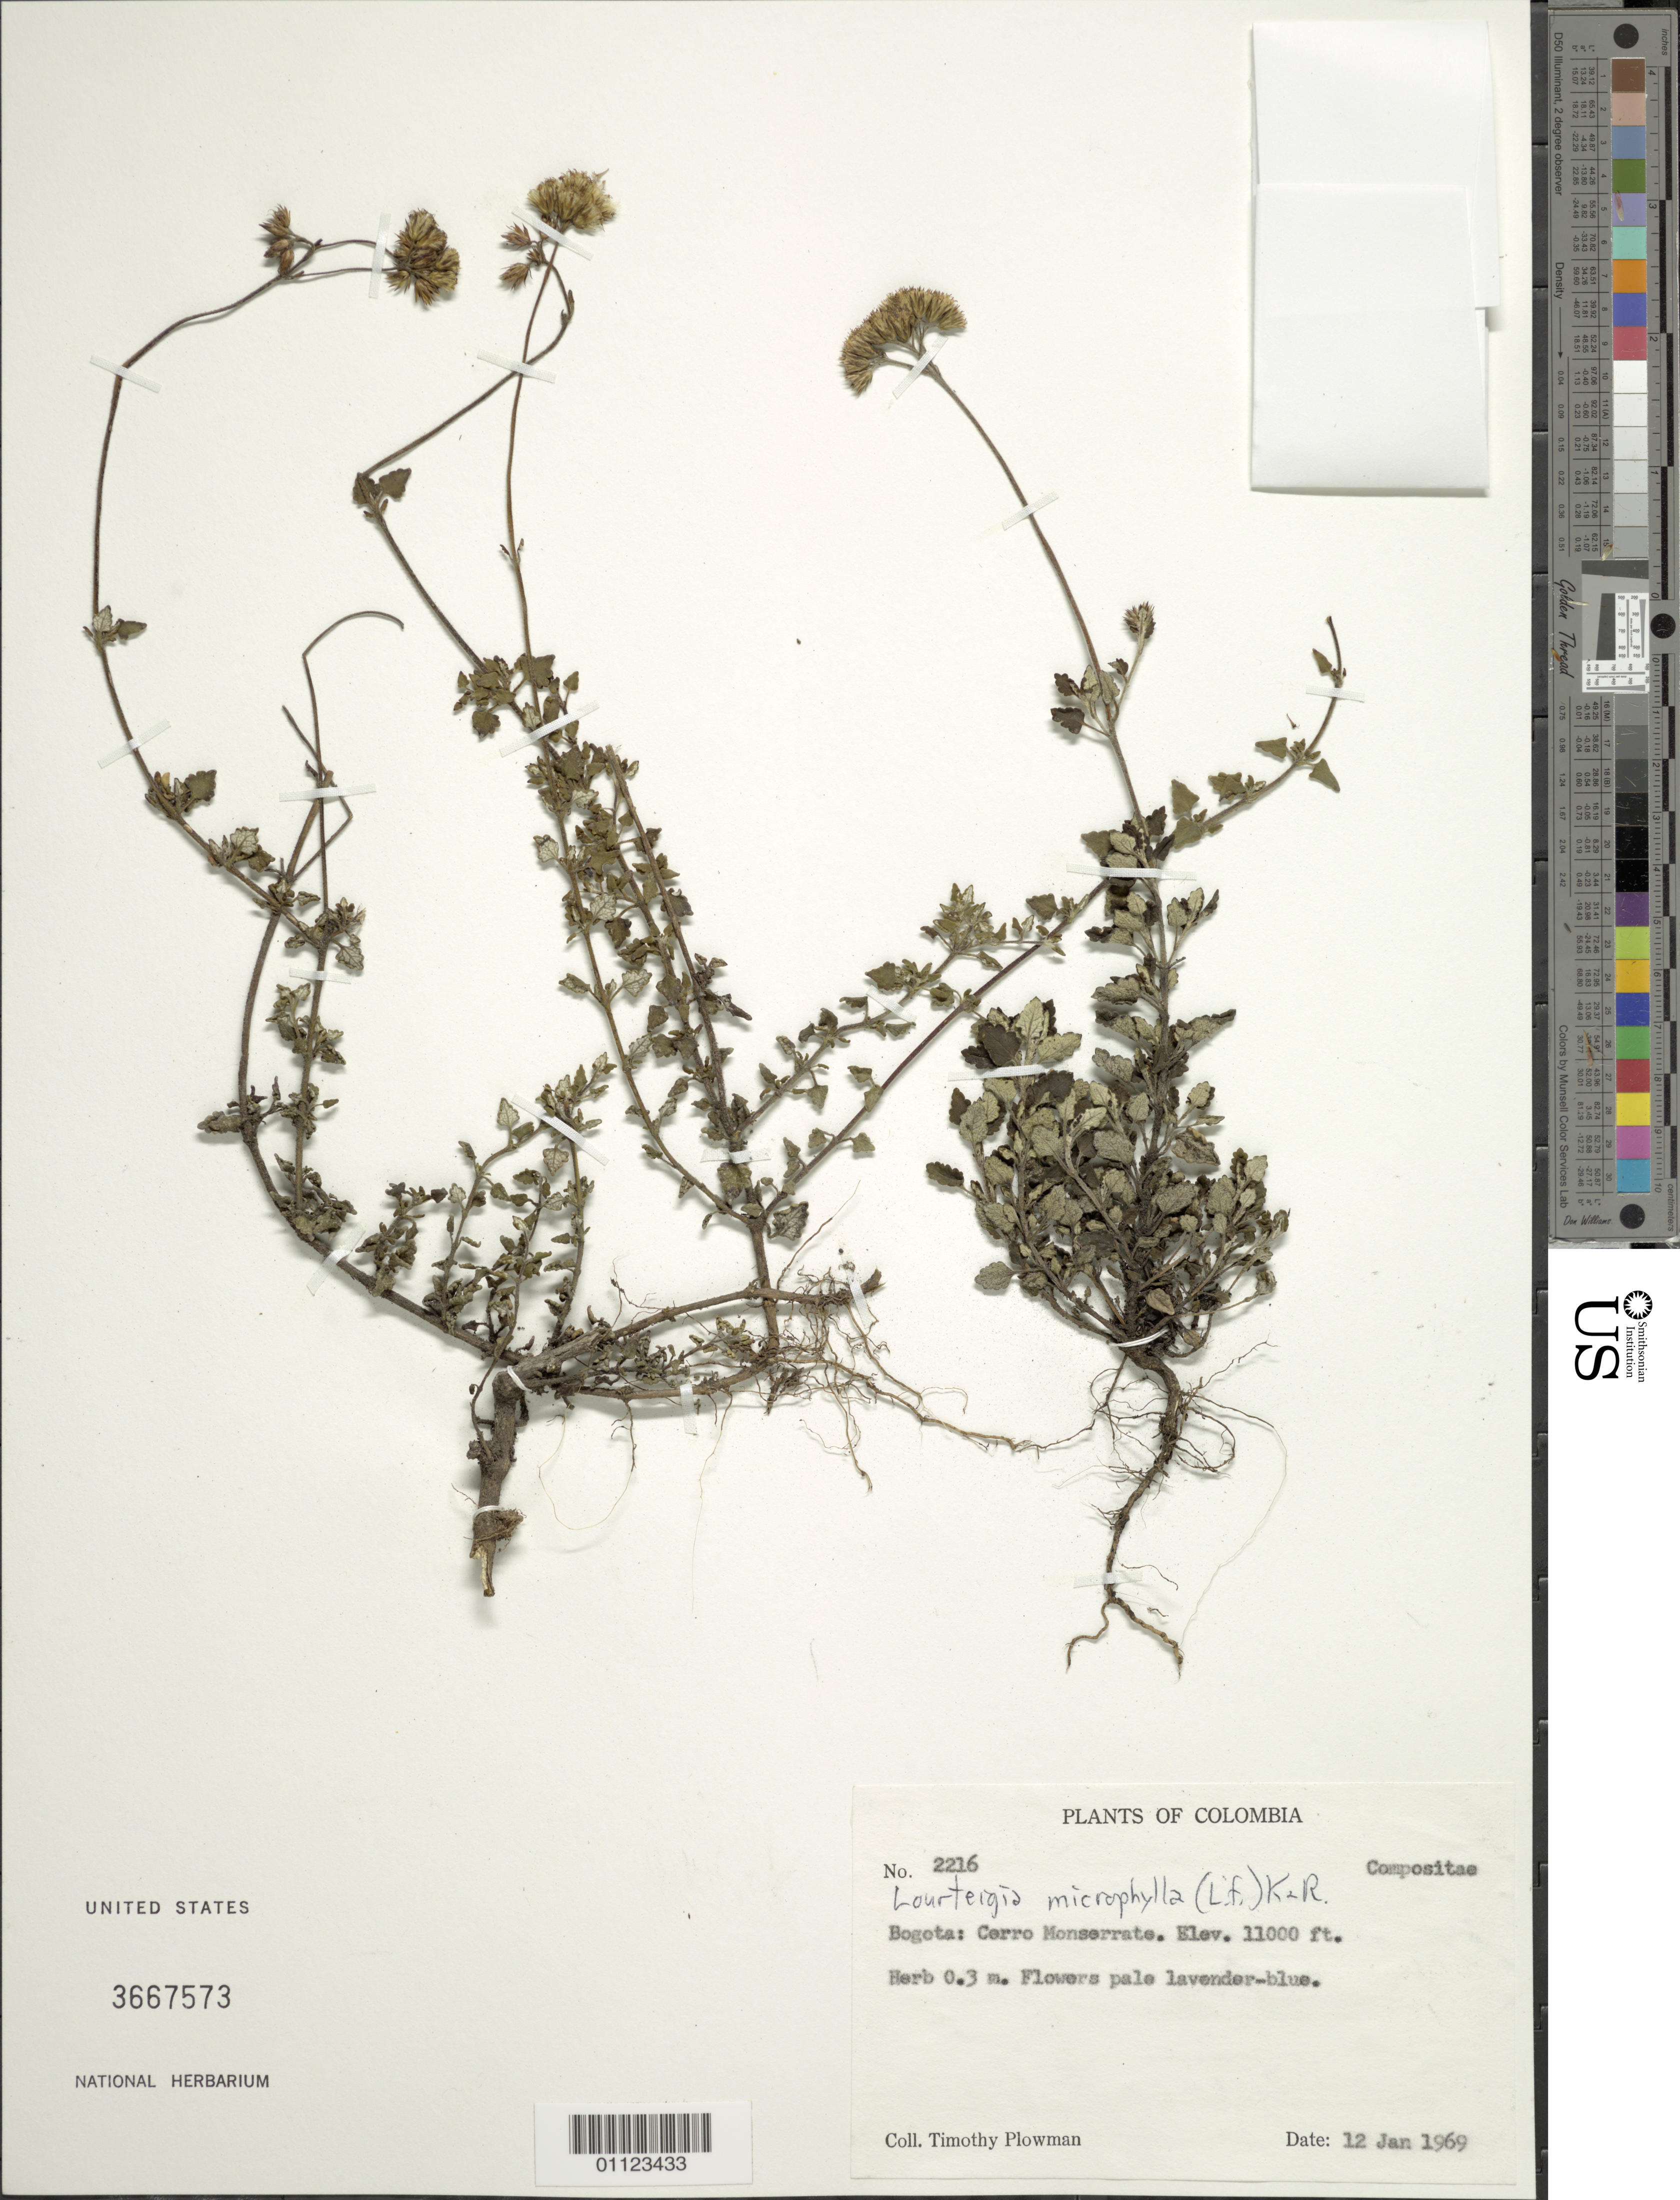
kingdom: Plantae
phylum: Tracheophyta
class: Magnoliopsida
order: Asterales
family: Asteraceae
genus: Lourteigia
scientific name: Lourteigia microphylla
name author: (L. f.) R.M. King & H. Rob.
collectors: T. Plowman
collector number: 2216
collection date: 1969-01-12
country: Colombia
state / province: Cundinamarca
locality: Bogota: Cerro Monserrate.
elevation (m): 3353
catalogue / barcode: US 3667573